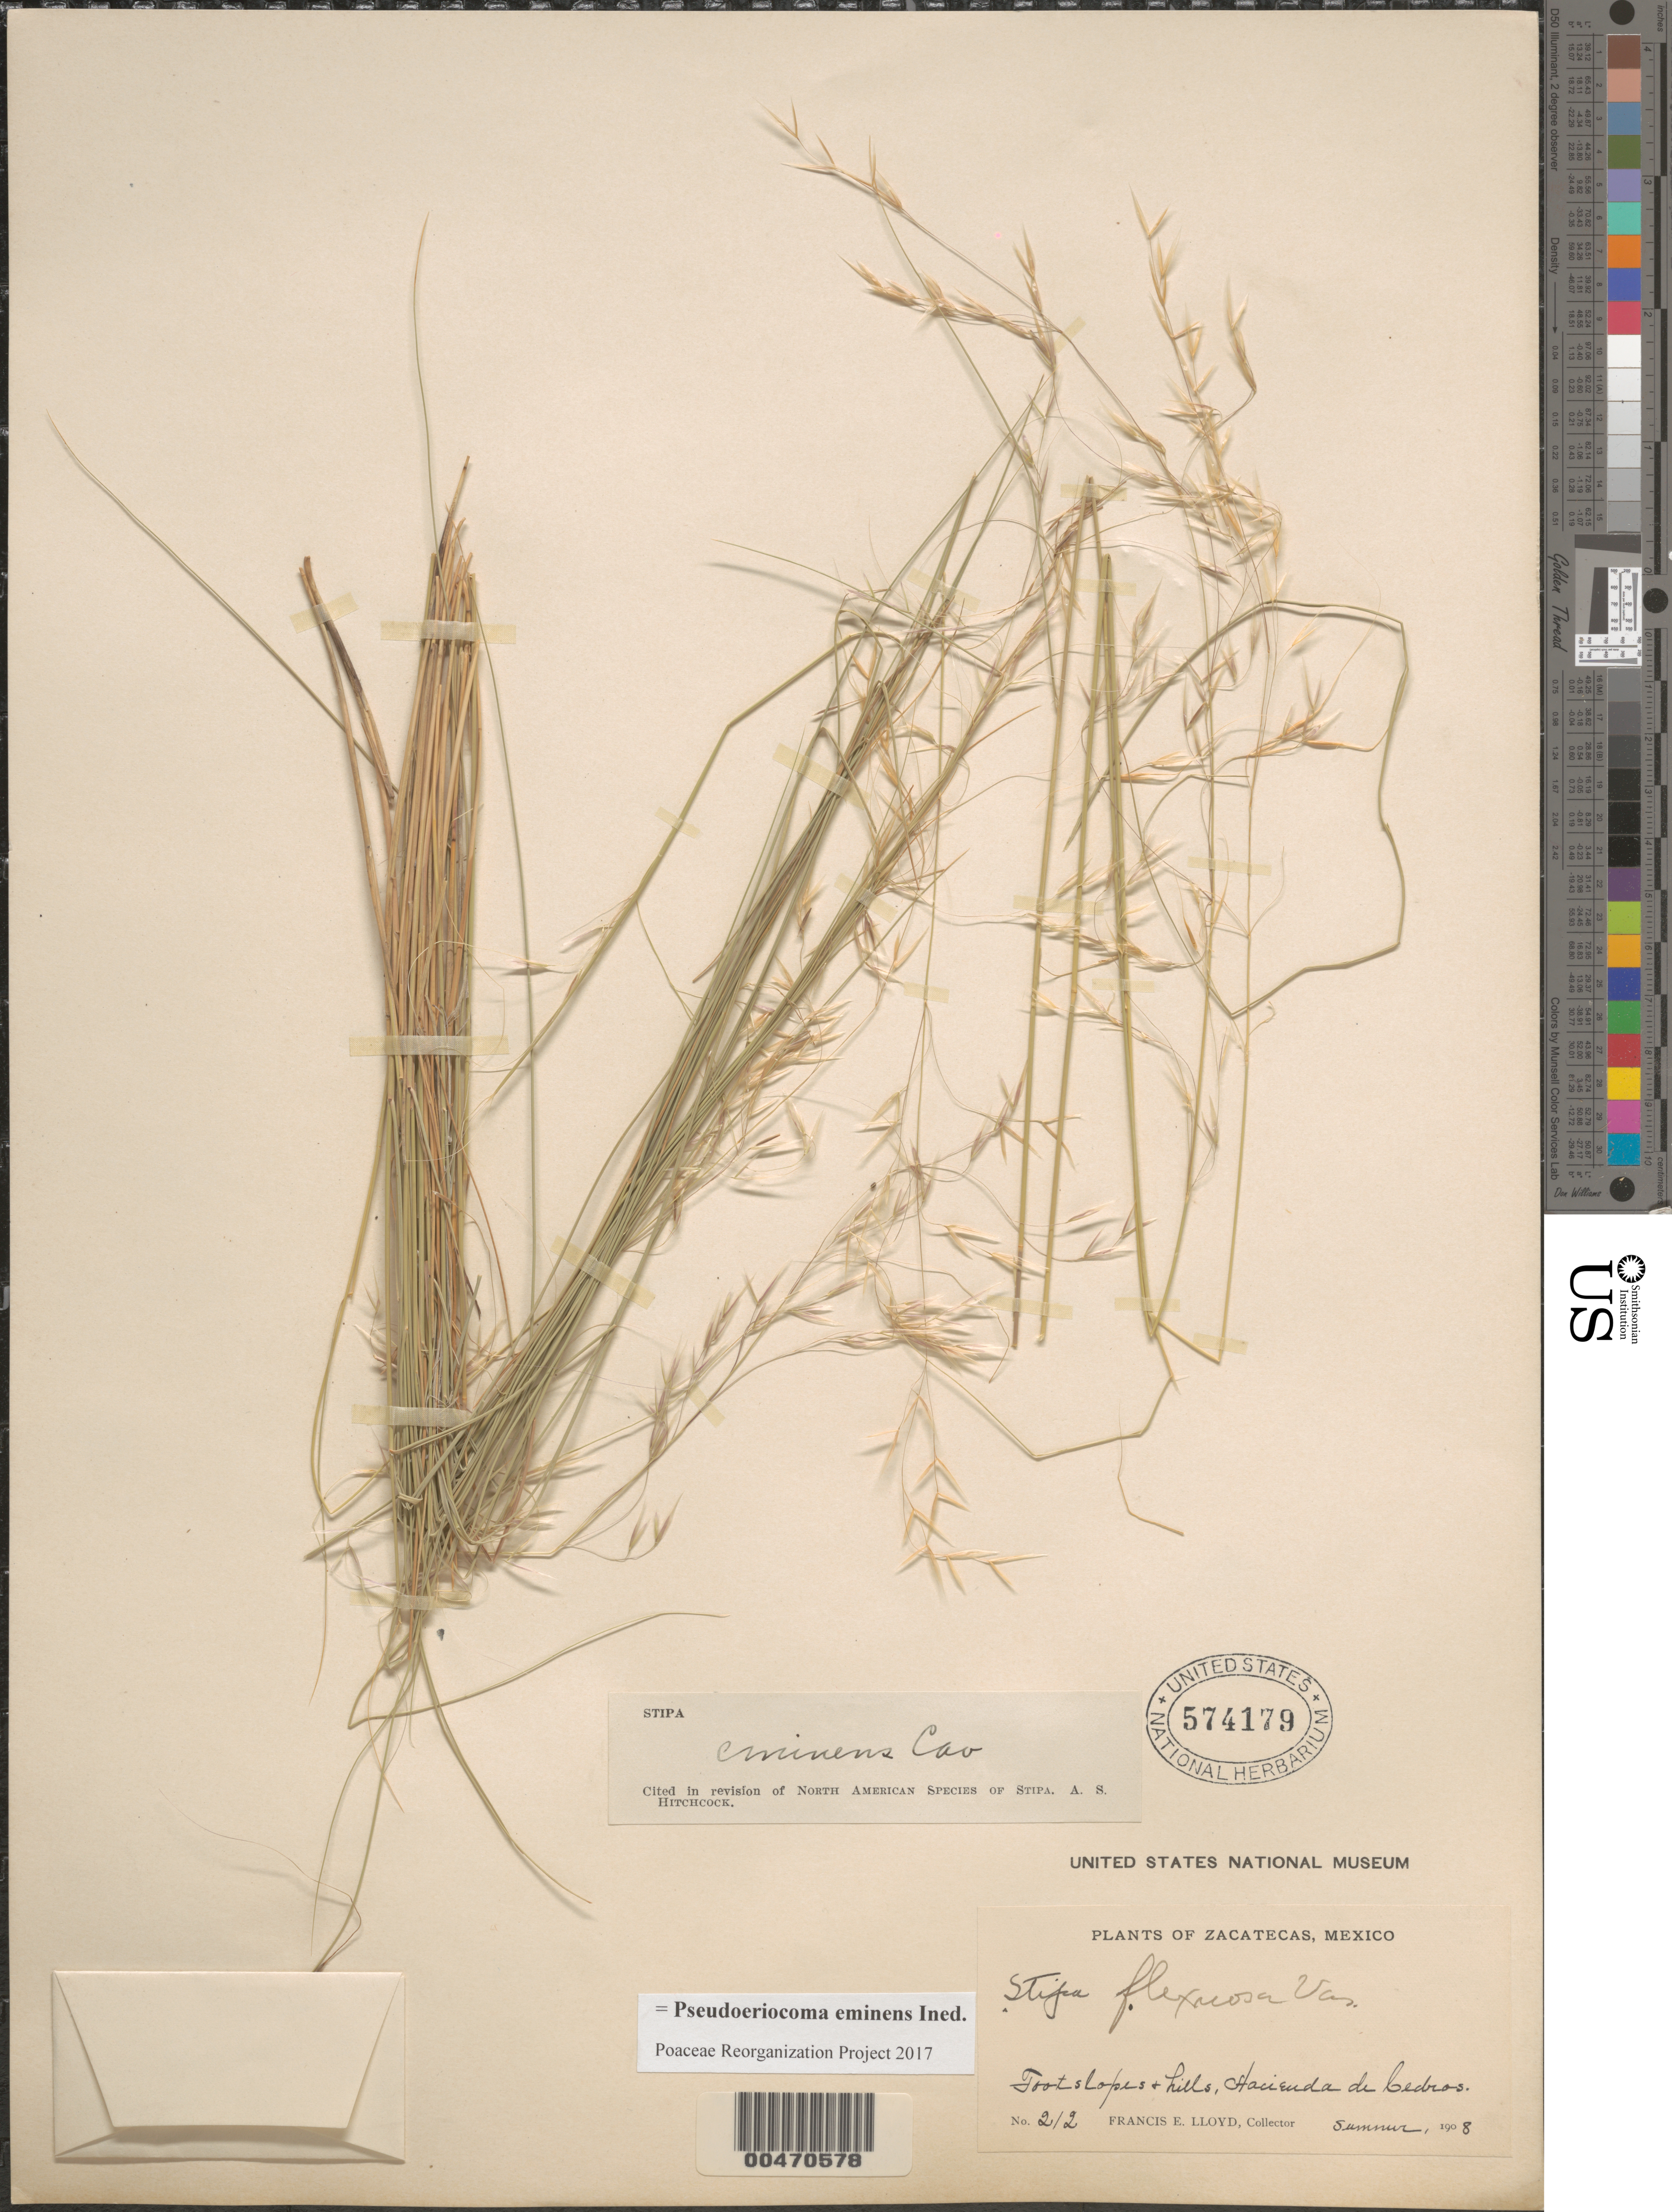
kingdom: Plantae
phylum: Tracheophyta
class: Liliopsida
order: Poales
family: Poaceae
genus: Pseudoeriocoma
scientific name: Pseudoeriocoma eminens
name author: (Cav.) Romasch.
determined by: Poaceae Reorganization Project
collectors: F. E. Lloyd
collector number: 212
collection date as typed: Sum 1908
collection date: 1908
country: Mexico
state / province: Zacatecas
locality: Hacienda de Cedros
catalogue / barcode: US 574179